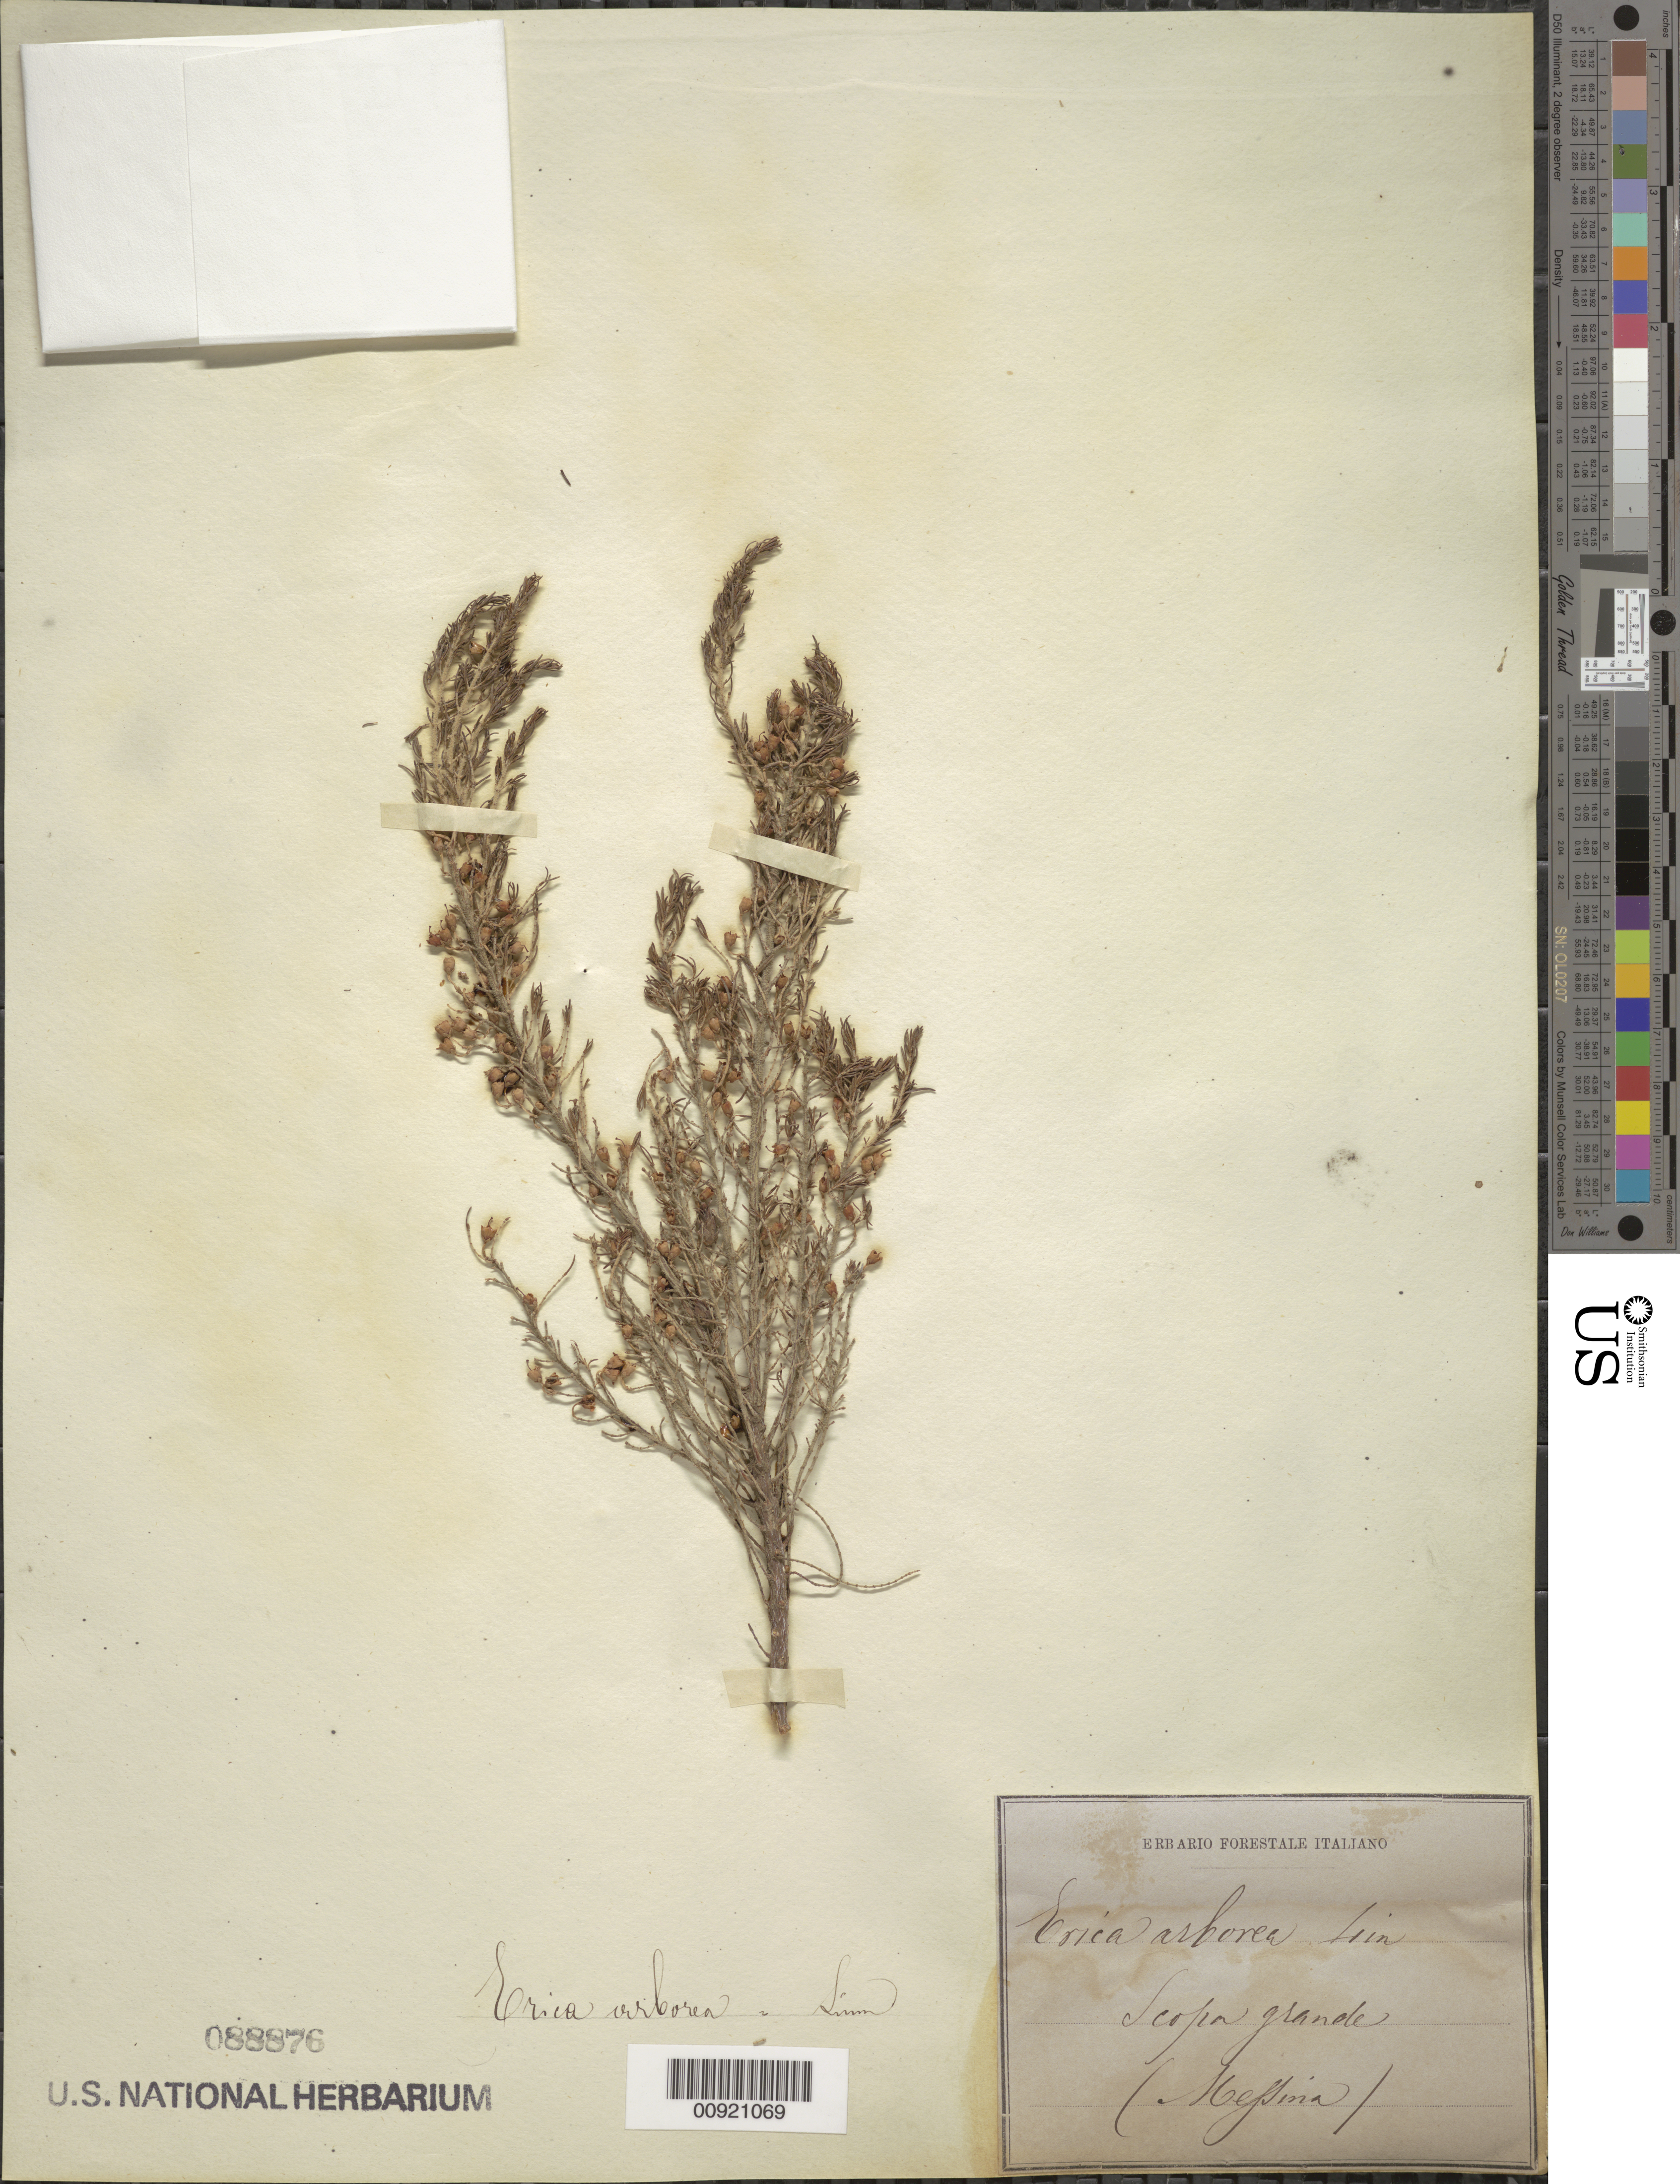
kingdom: Plantae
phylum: Tracheophyta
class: Magnoliopsida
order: Ericales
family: Ericaceae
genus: Erica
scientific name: Erica arborea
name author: L.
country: Italy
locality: Seofia grande (Me[p]ina)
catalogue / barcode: US 88876